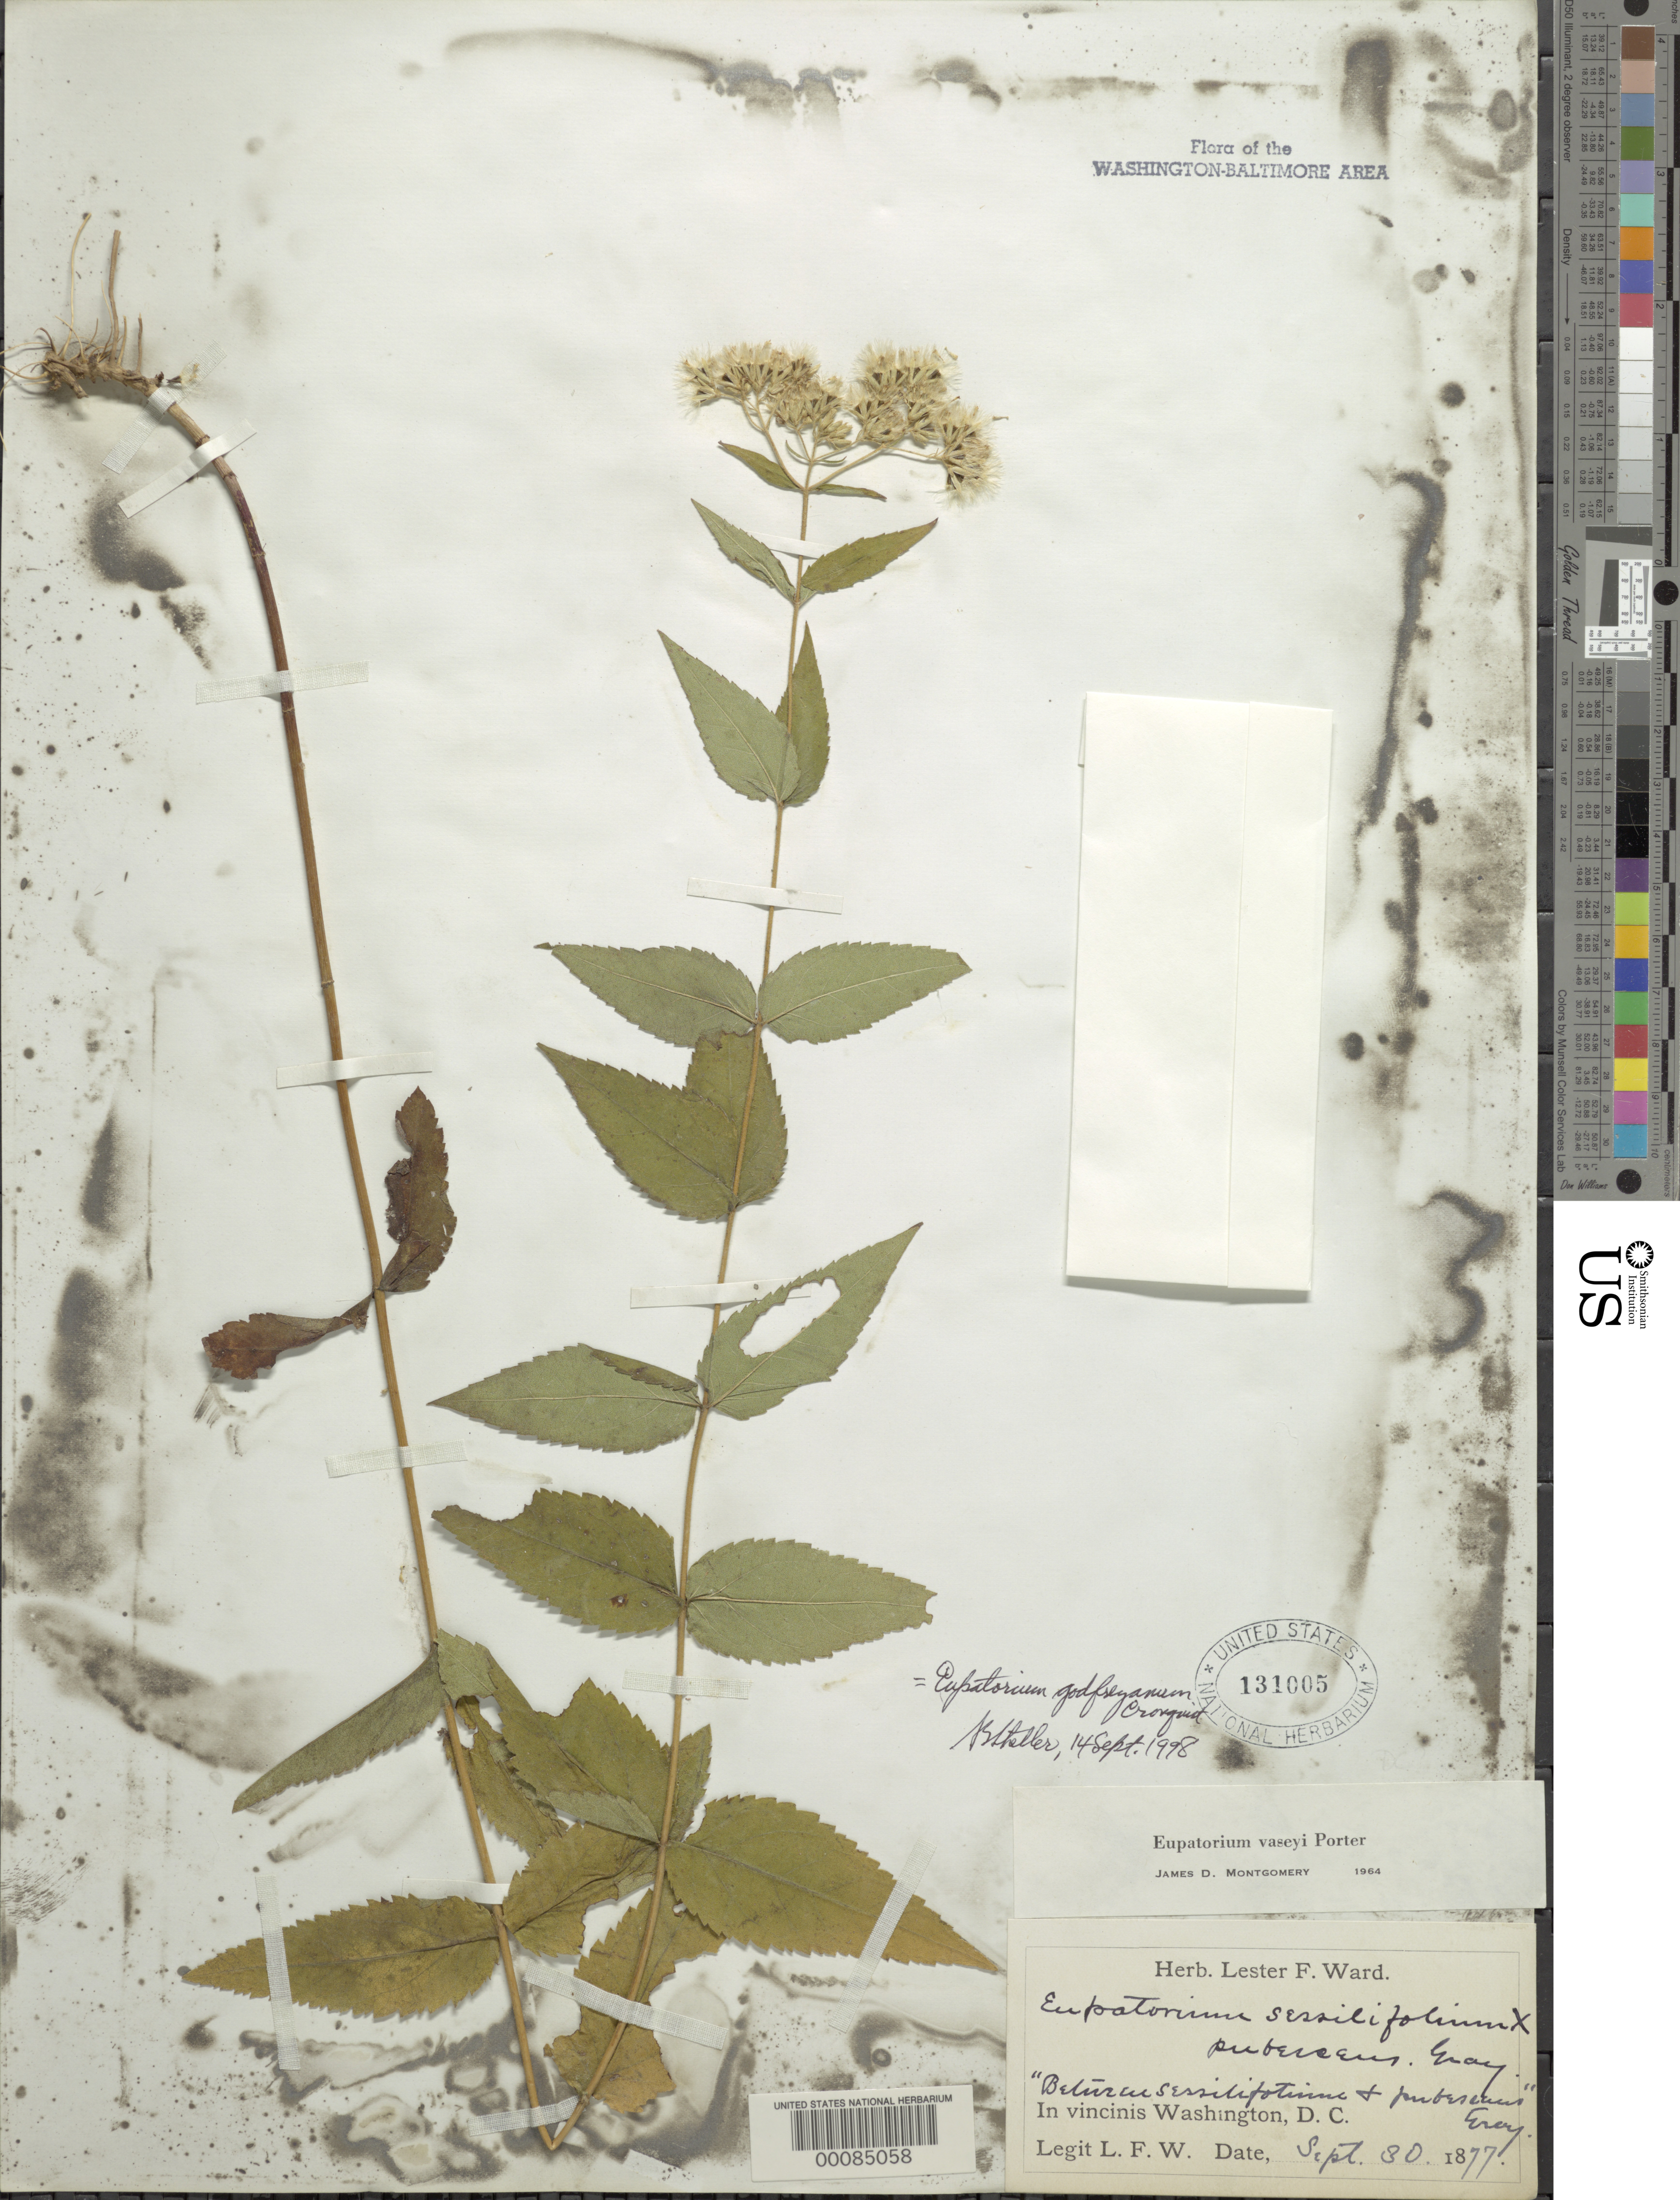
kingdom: Plantae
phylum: Tracheophyta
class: Magnoliopsida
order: Asterales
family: Asteraceae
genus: Eupatorium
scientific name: Eupatorium godfreyanum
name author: Cronq.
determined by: Shetler, Stanwyn G., (US), NMNH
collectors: L. F. Ward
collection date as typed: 30 Sep 1877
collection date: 1877-09-30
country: United States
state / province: District of Columbia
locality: Washington DC vicinity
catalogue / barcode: US 131005